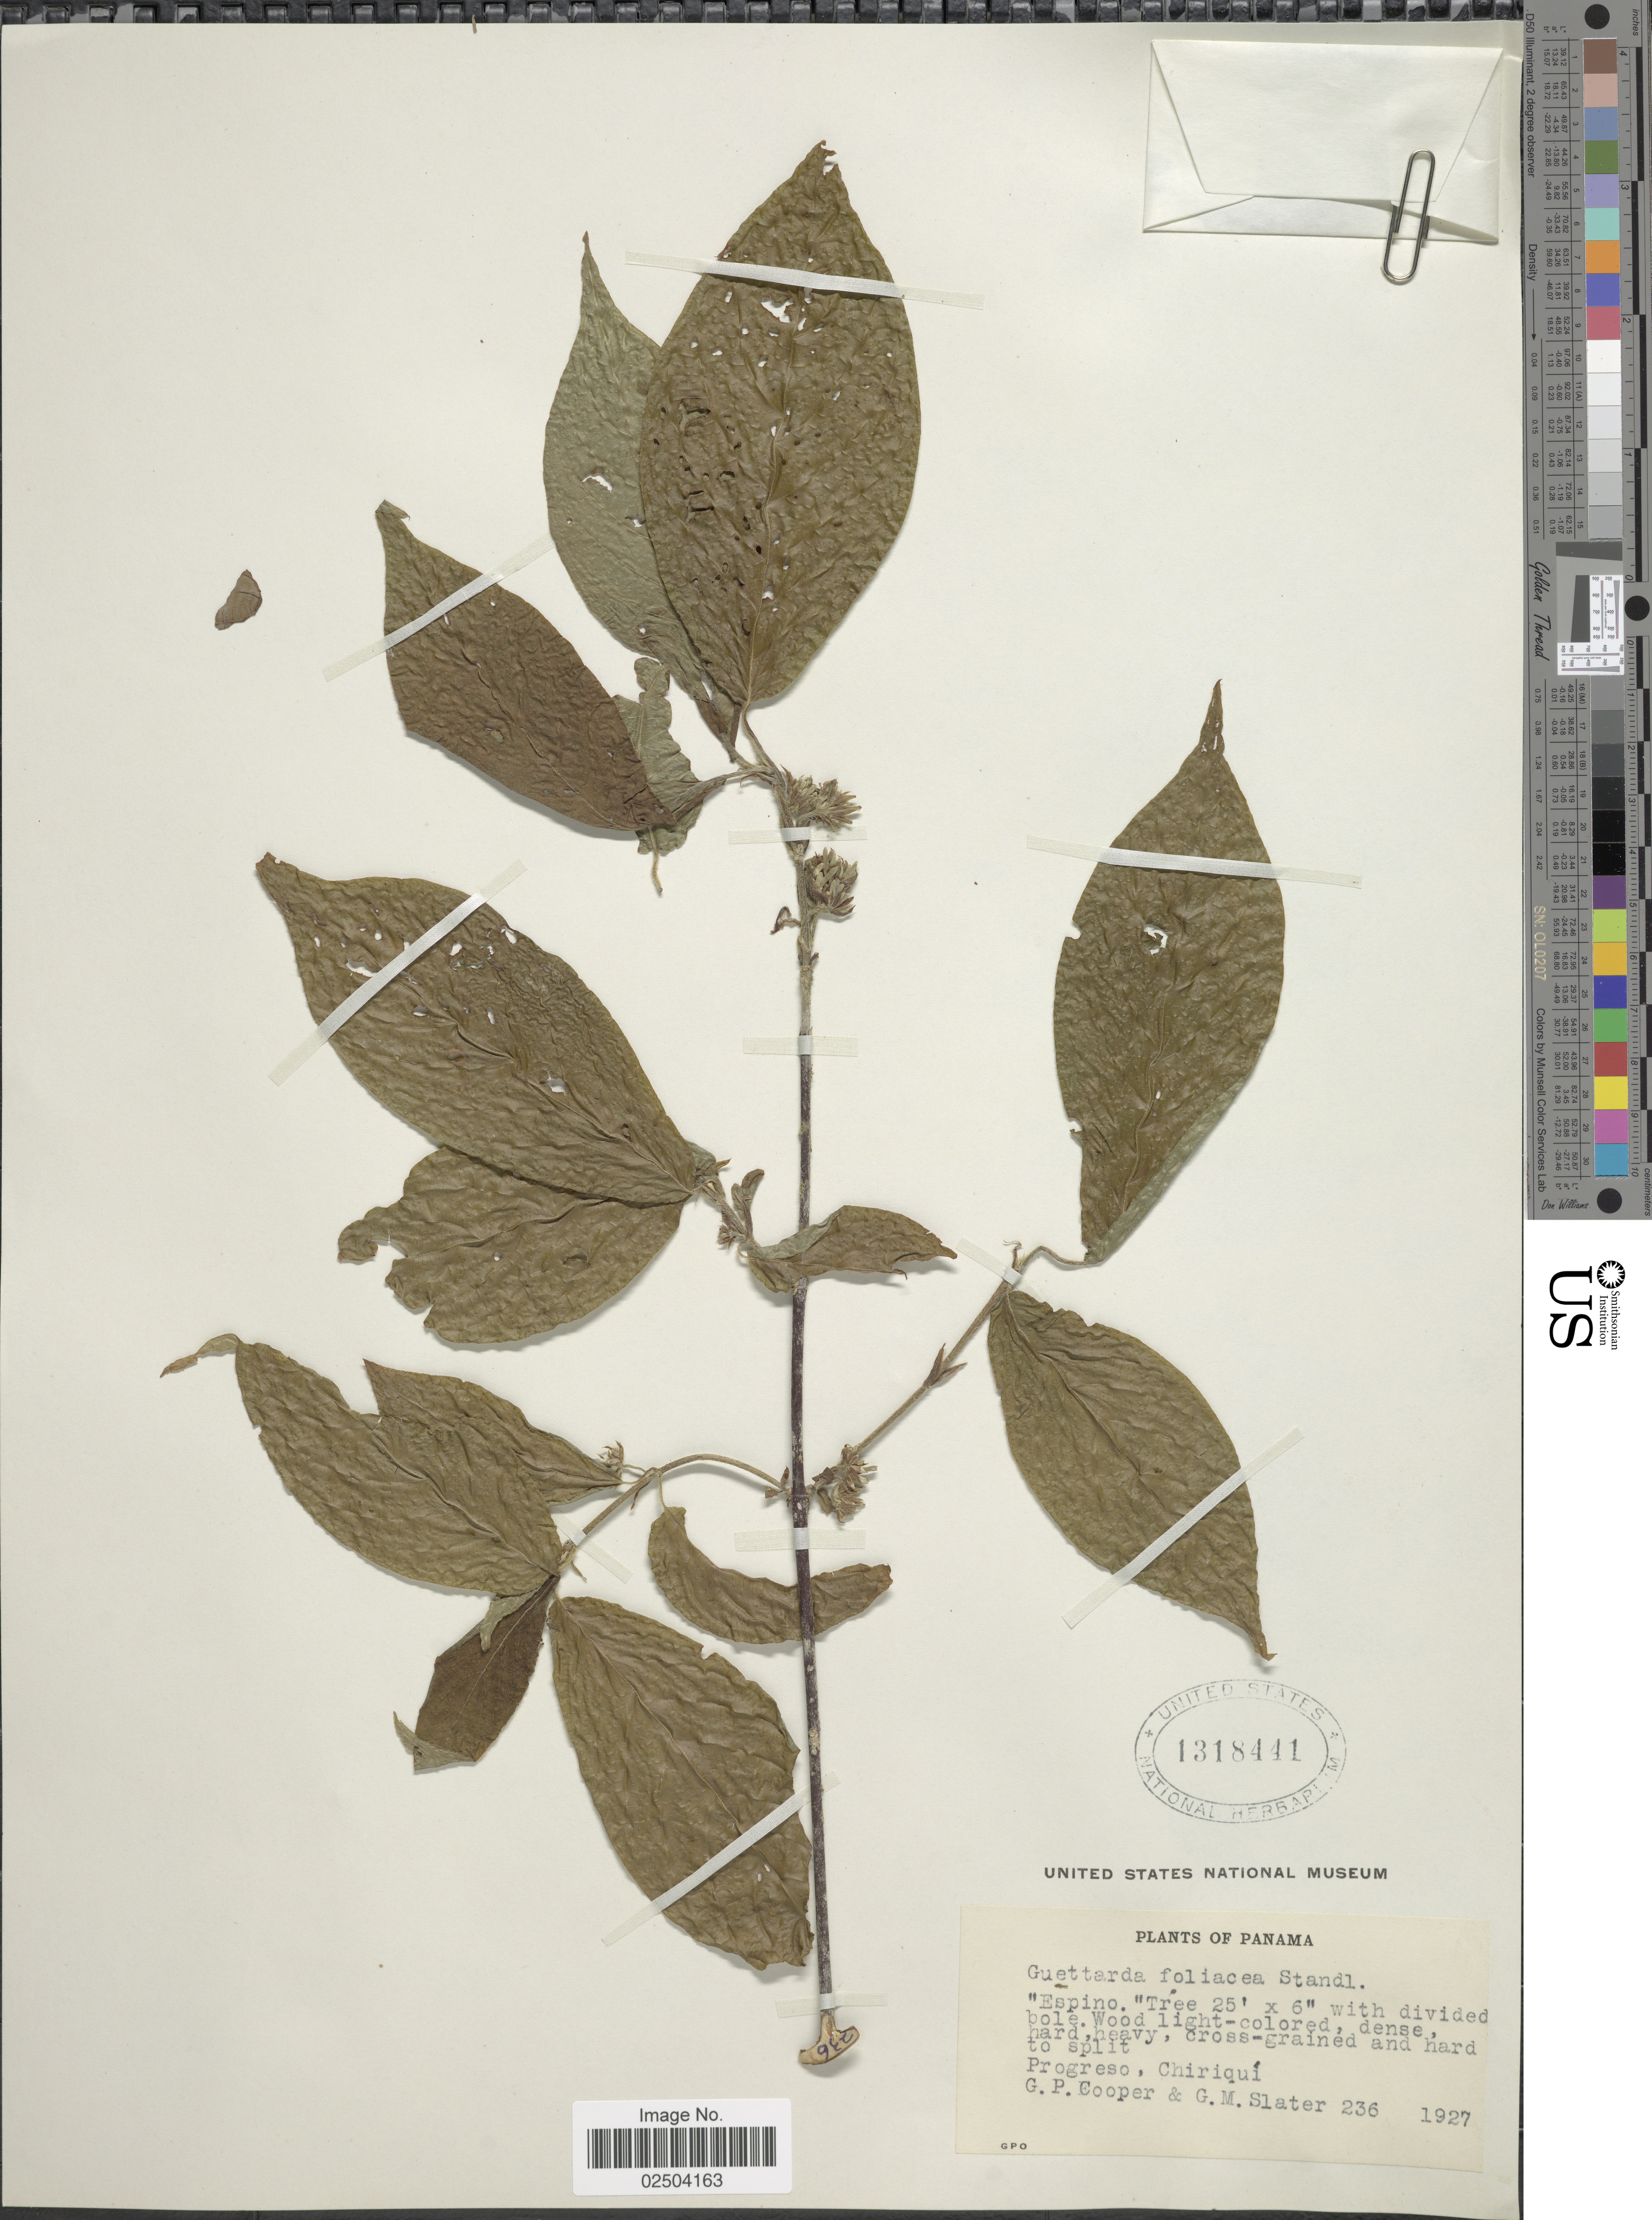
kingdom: Plantae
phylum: Tracheophyta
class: Magnoliopsida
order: Gentianales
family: Rubiaceae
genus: Guettarda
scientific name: Guettarda foliacea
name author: Standl.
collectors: G. Cooper & G. Slater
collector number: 236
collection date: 1927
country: Panama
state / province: Chiriqui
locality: Progreso.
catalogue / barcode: US 1318441